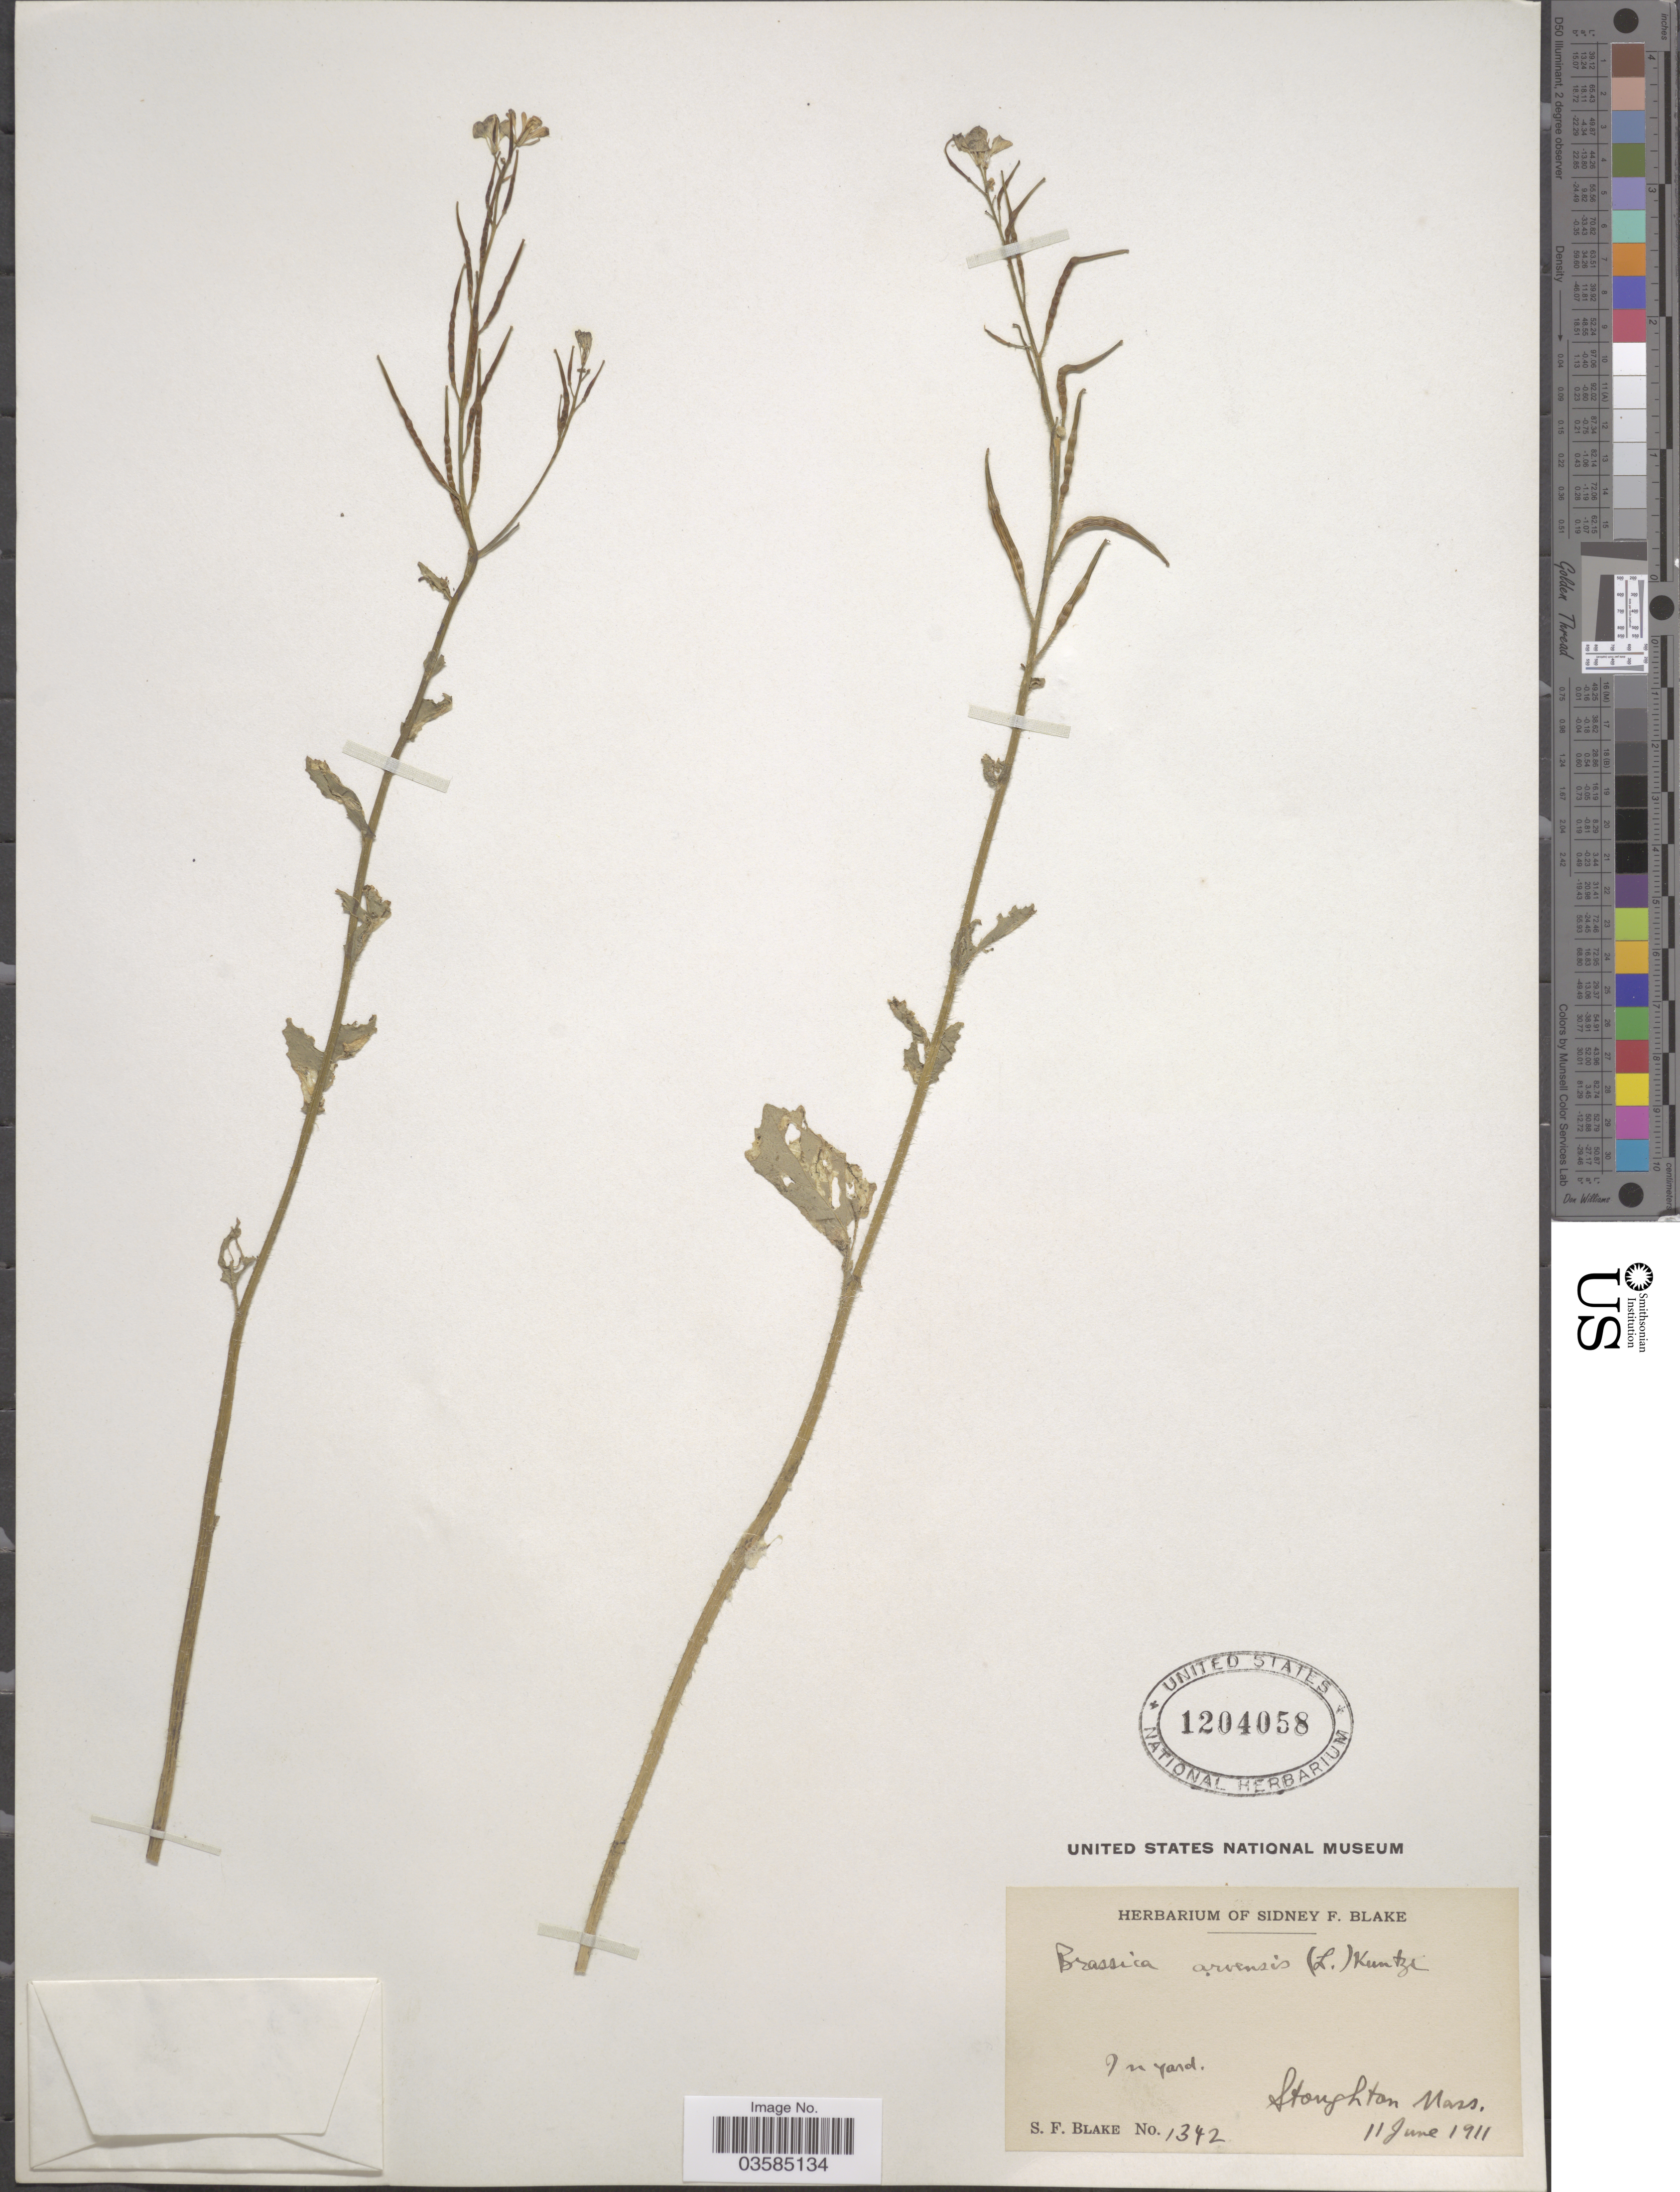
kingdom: Plantae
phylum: Tracheophyta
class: Magnoliopsida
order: Brassicales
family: Brassicaceae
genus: Brassica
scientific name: Brassica kaber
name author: (DC.) L.C. Wheeler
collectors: S. Blake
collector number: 1342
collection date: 1911-06-11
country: United States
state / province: Massachusetts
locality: In yard. Stoughton.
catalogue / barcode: US 1204058